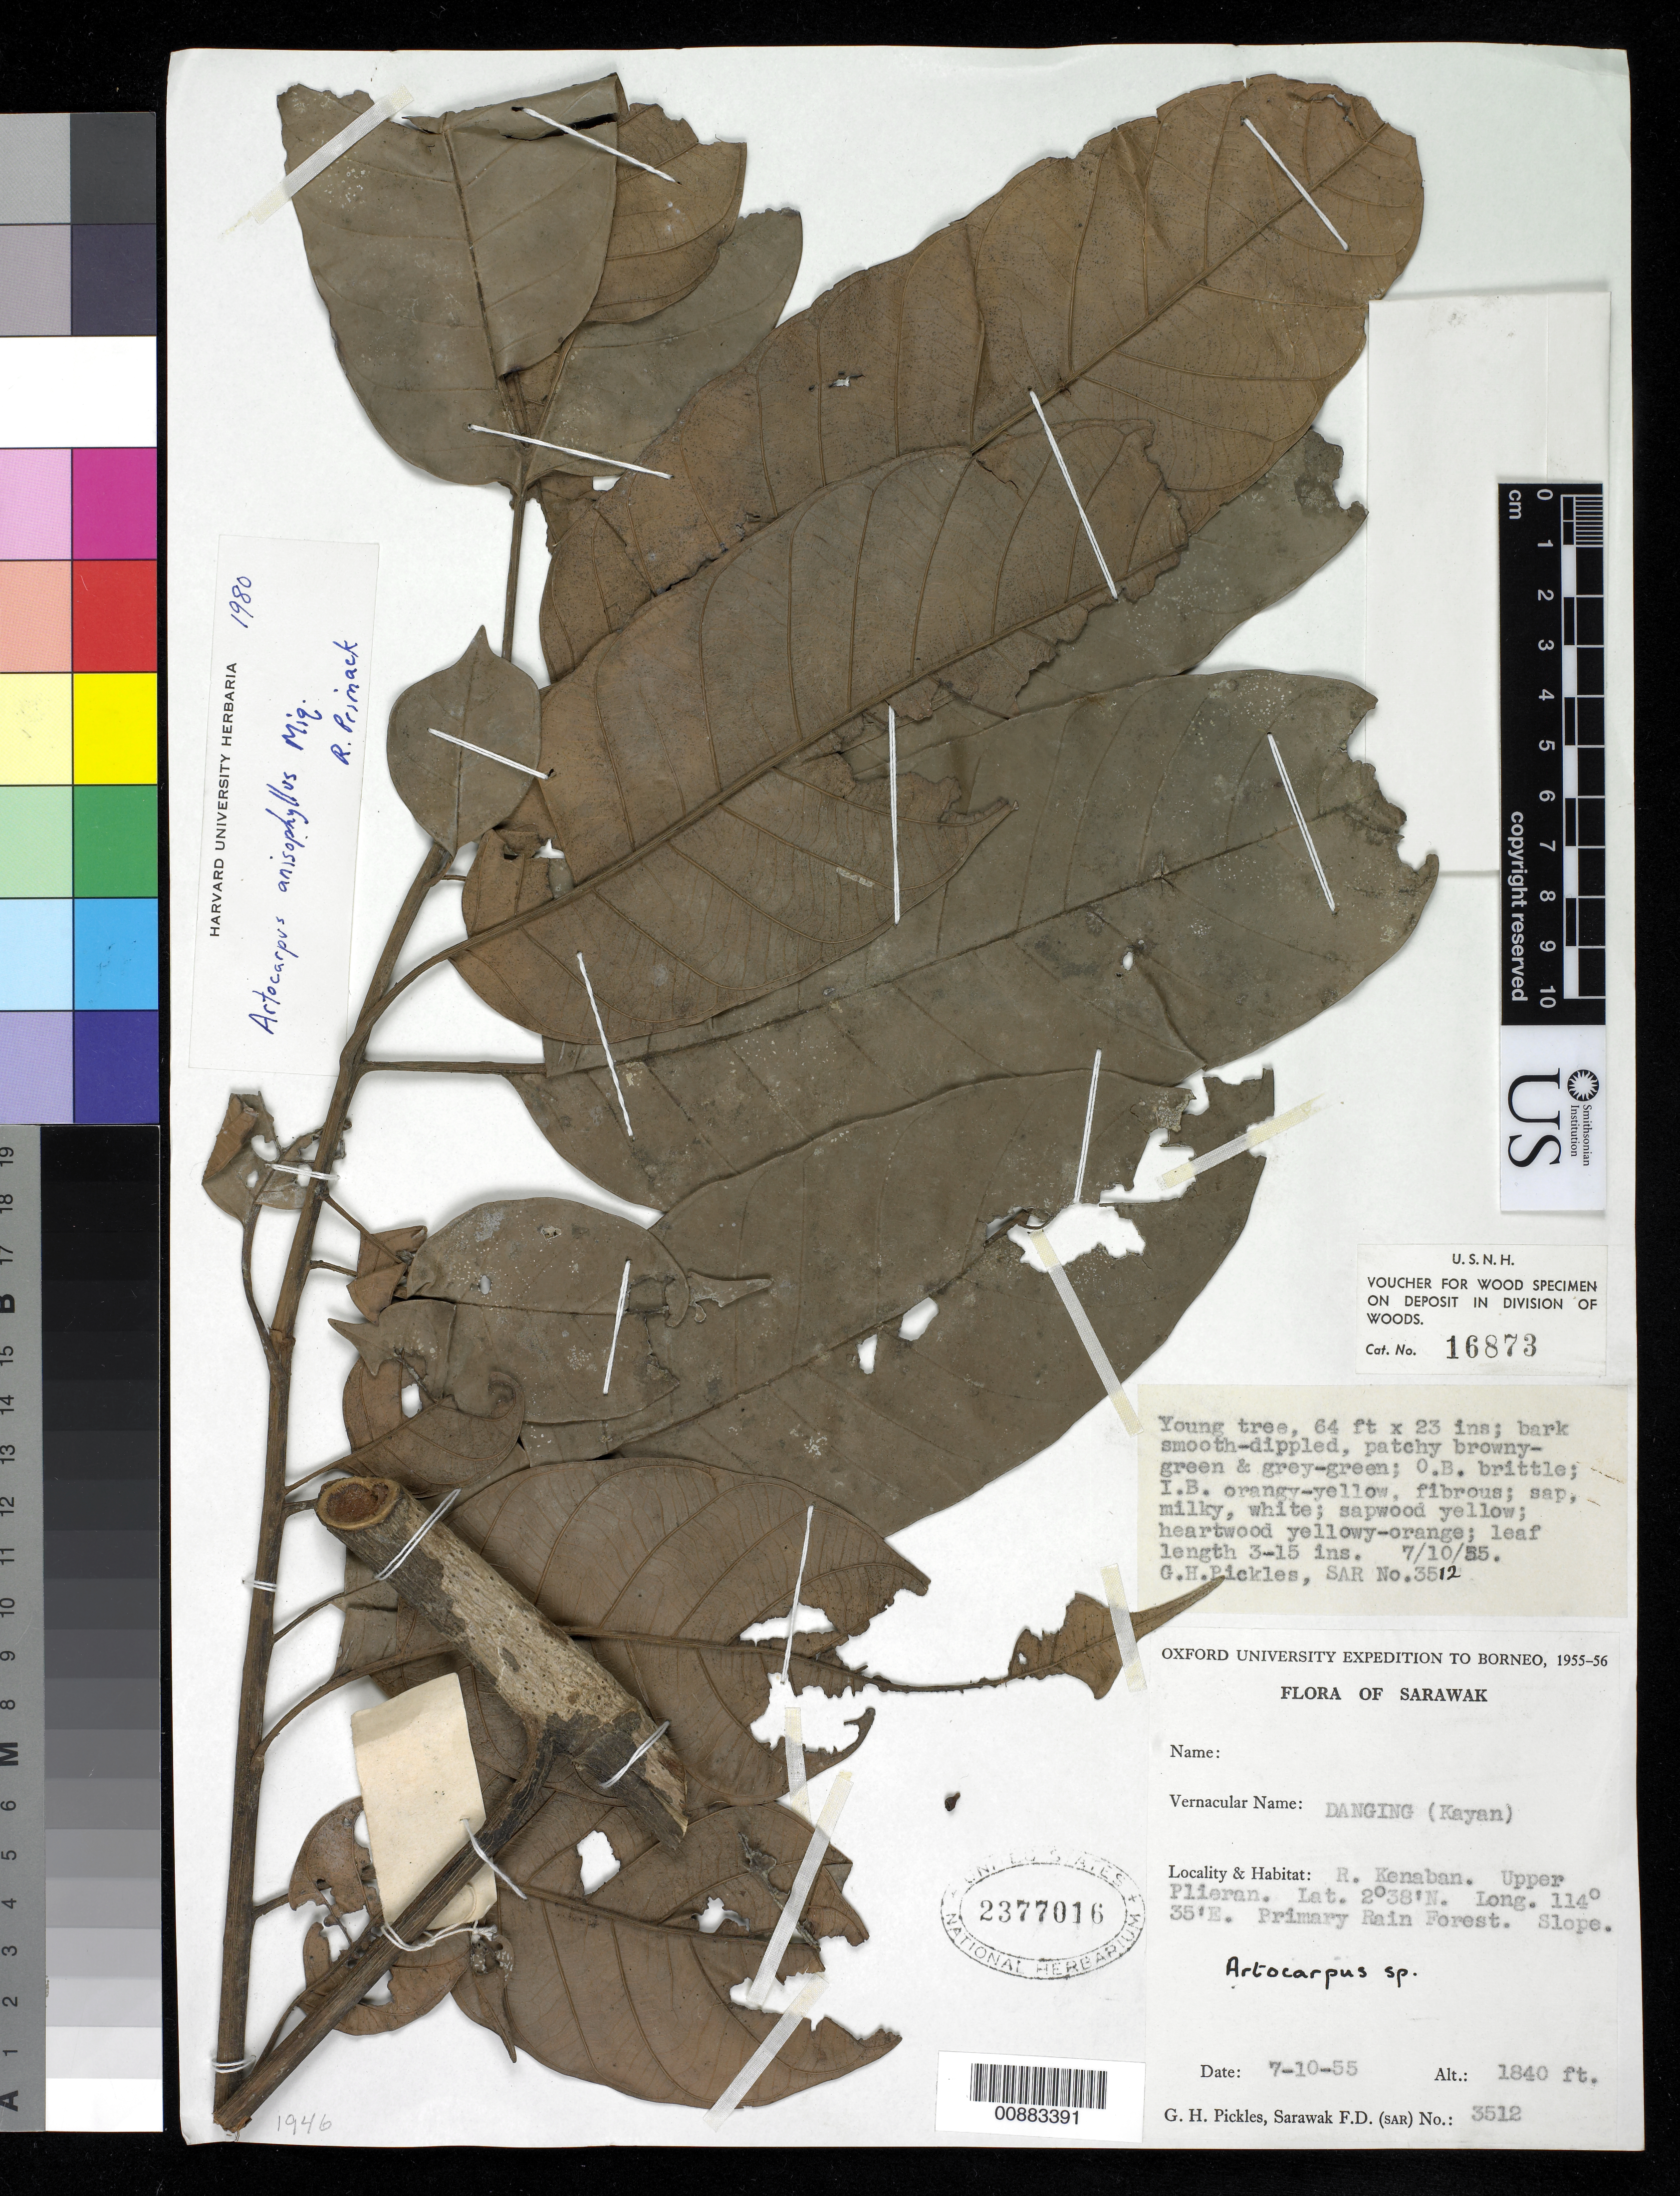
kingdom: Plantae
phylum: Tracheophyta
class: Magnoliopsida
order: Rosales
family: Moraceae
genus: Artocarpus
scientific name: Artocarpus annulatus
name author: F.M. Jarrett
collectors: G. Pickles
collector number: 3512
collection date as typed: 07 Oct 1955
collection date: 1955-10-07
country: Malaysia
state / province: Sarawak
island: Borneo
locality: Longitude is actually 35 minutes E. R Kenaban, in the upper plieran.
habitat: Primary rain forest slope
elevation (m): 561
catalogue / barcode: US 2377016